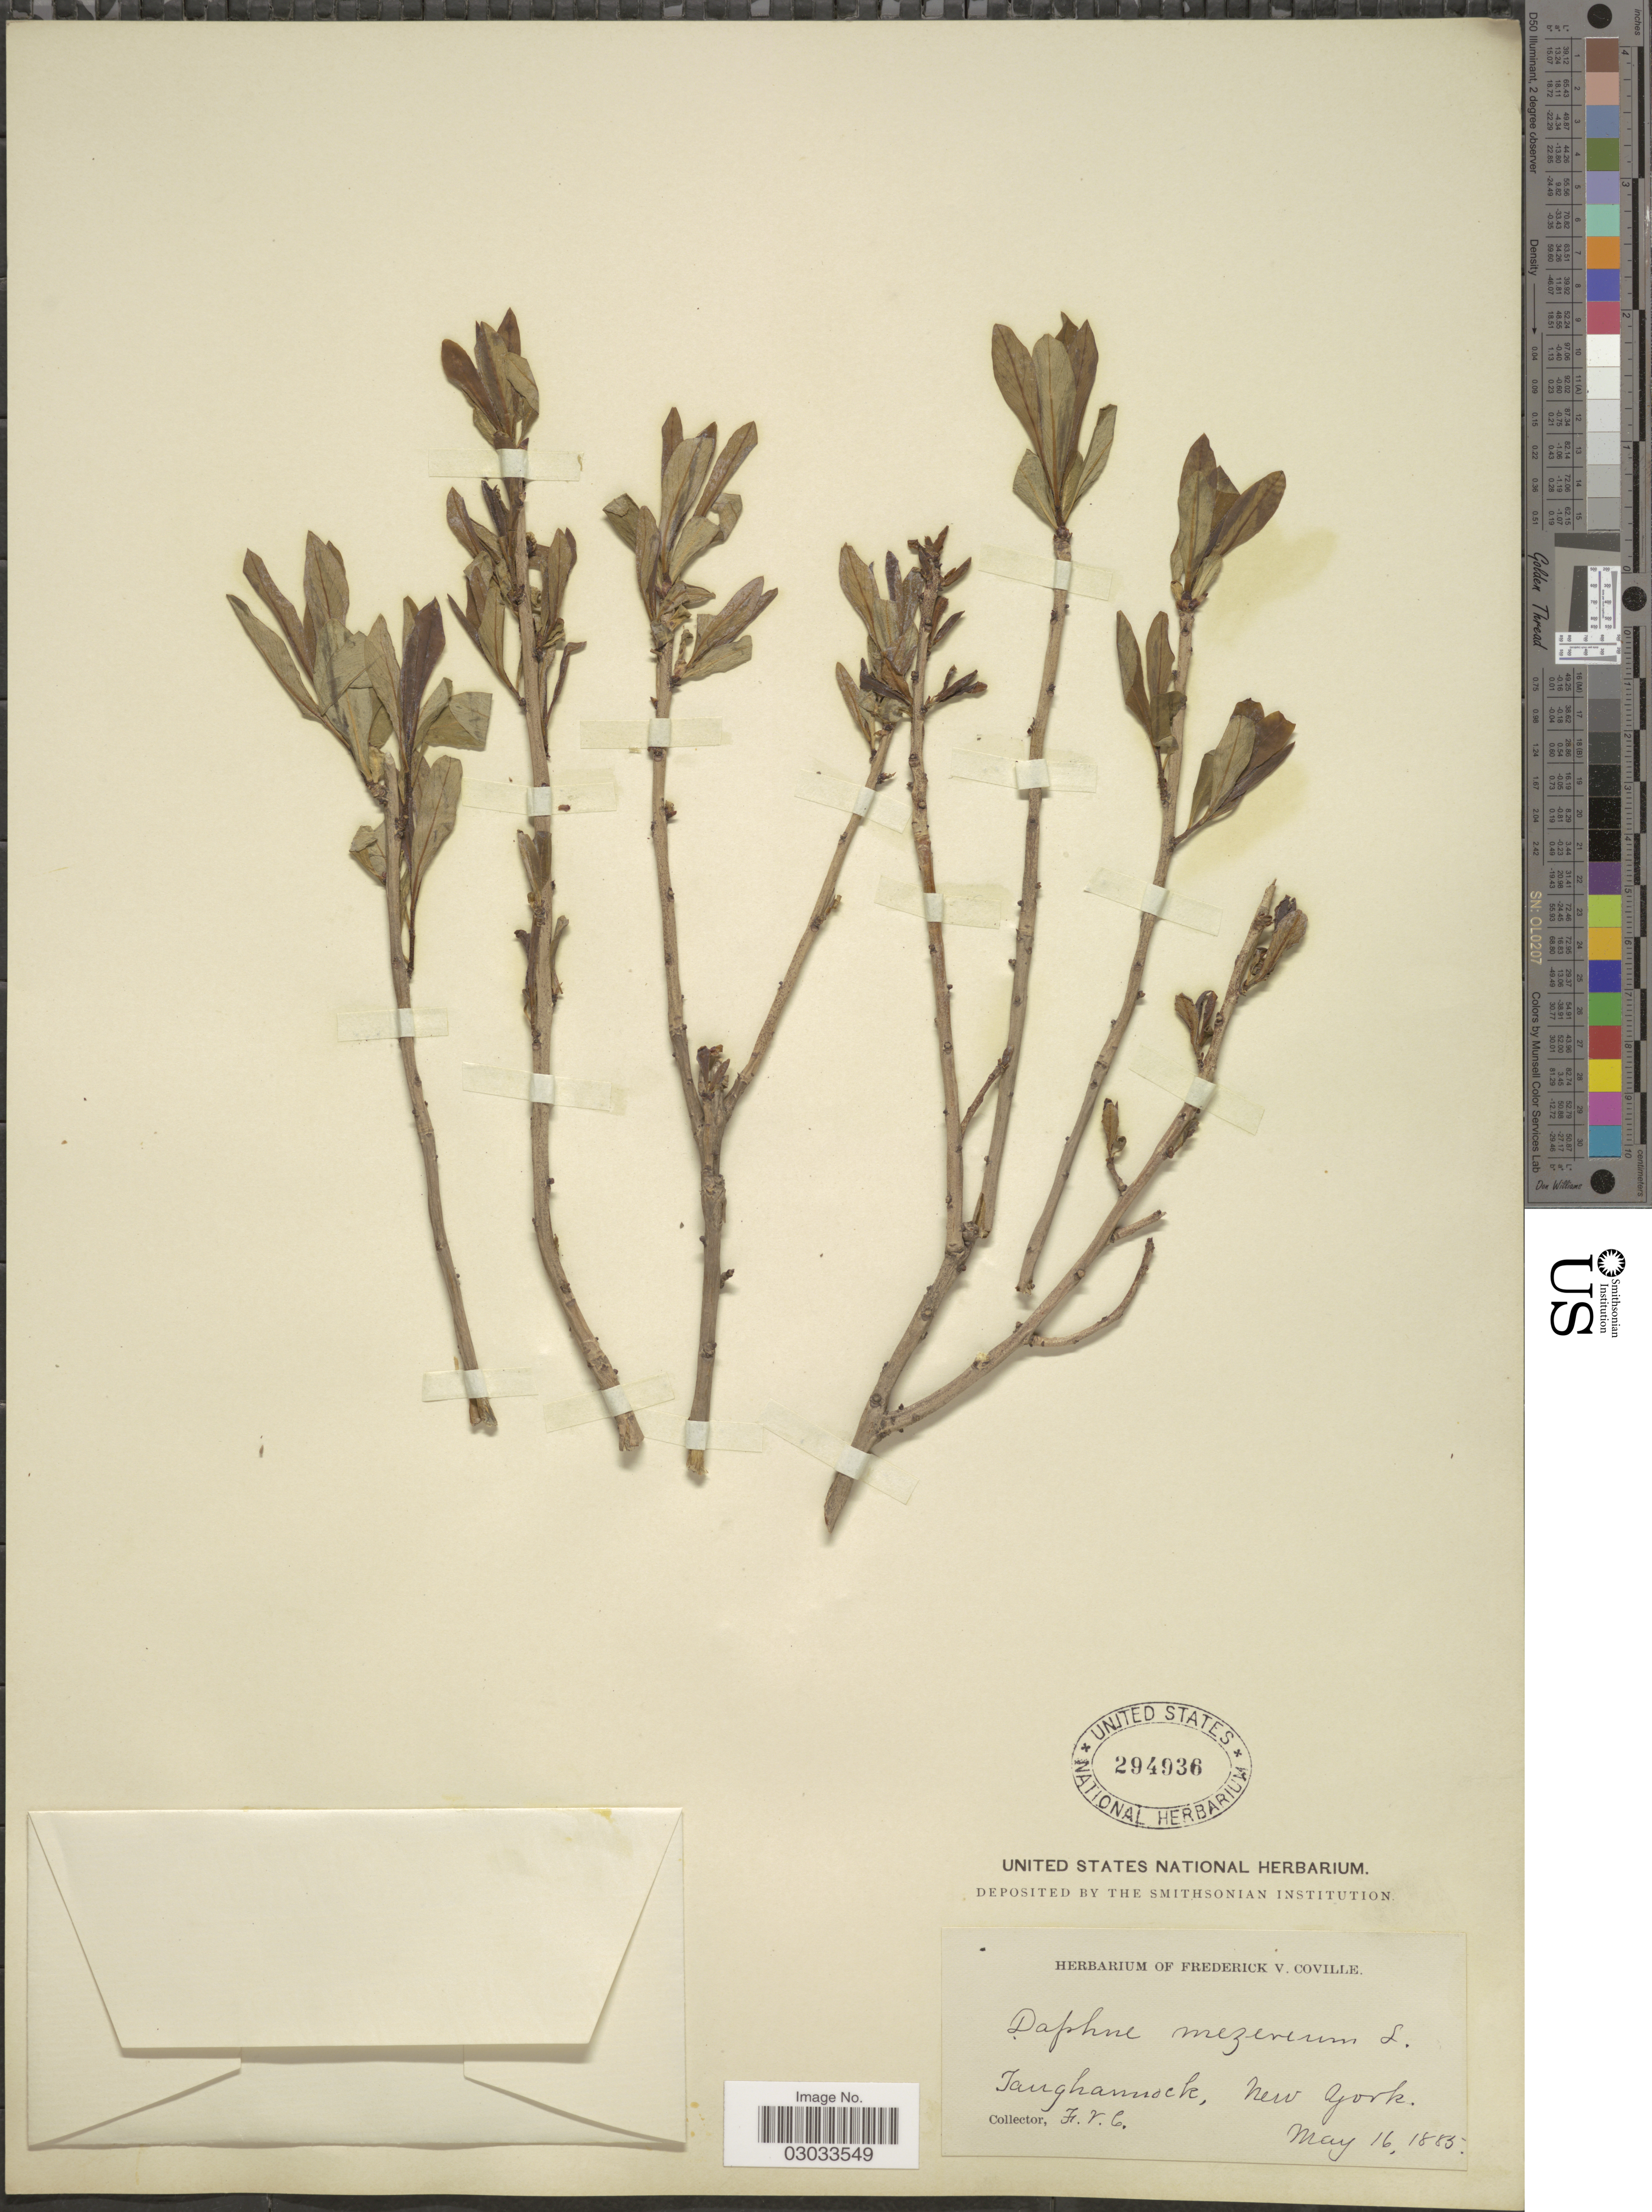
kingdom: Plantae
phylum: Tracheophyta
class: Magnoliopsida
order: Malvales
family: Thymelaeaceae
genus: Daphne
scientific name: Daphne mezereum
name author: L.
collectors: F. V. Coville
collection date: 1885-05-16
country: United States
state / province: New York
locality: Taughannock.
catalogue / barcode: US 294936